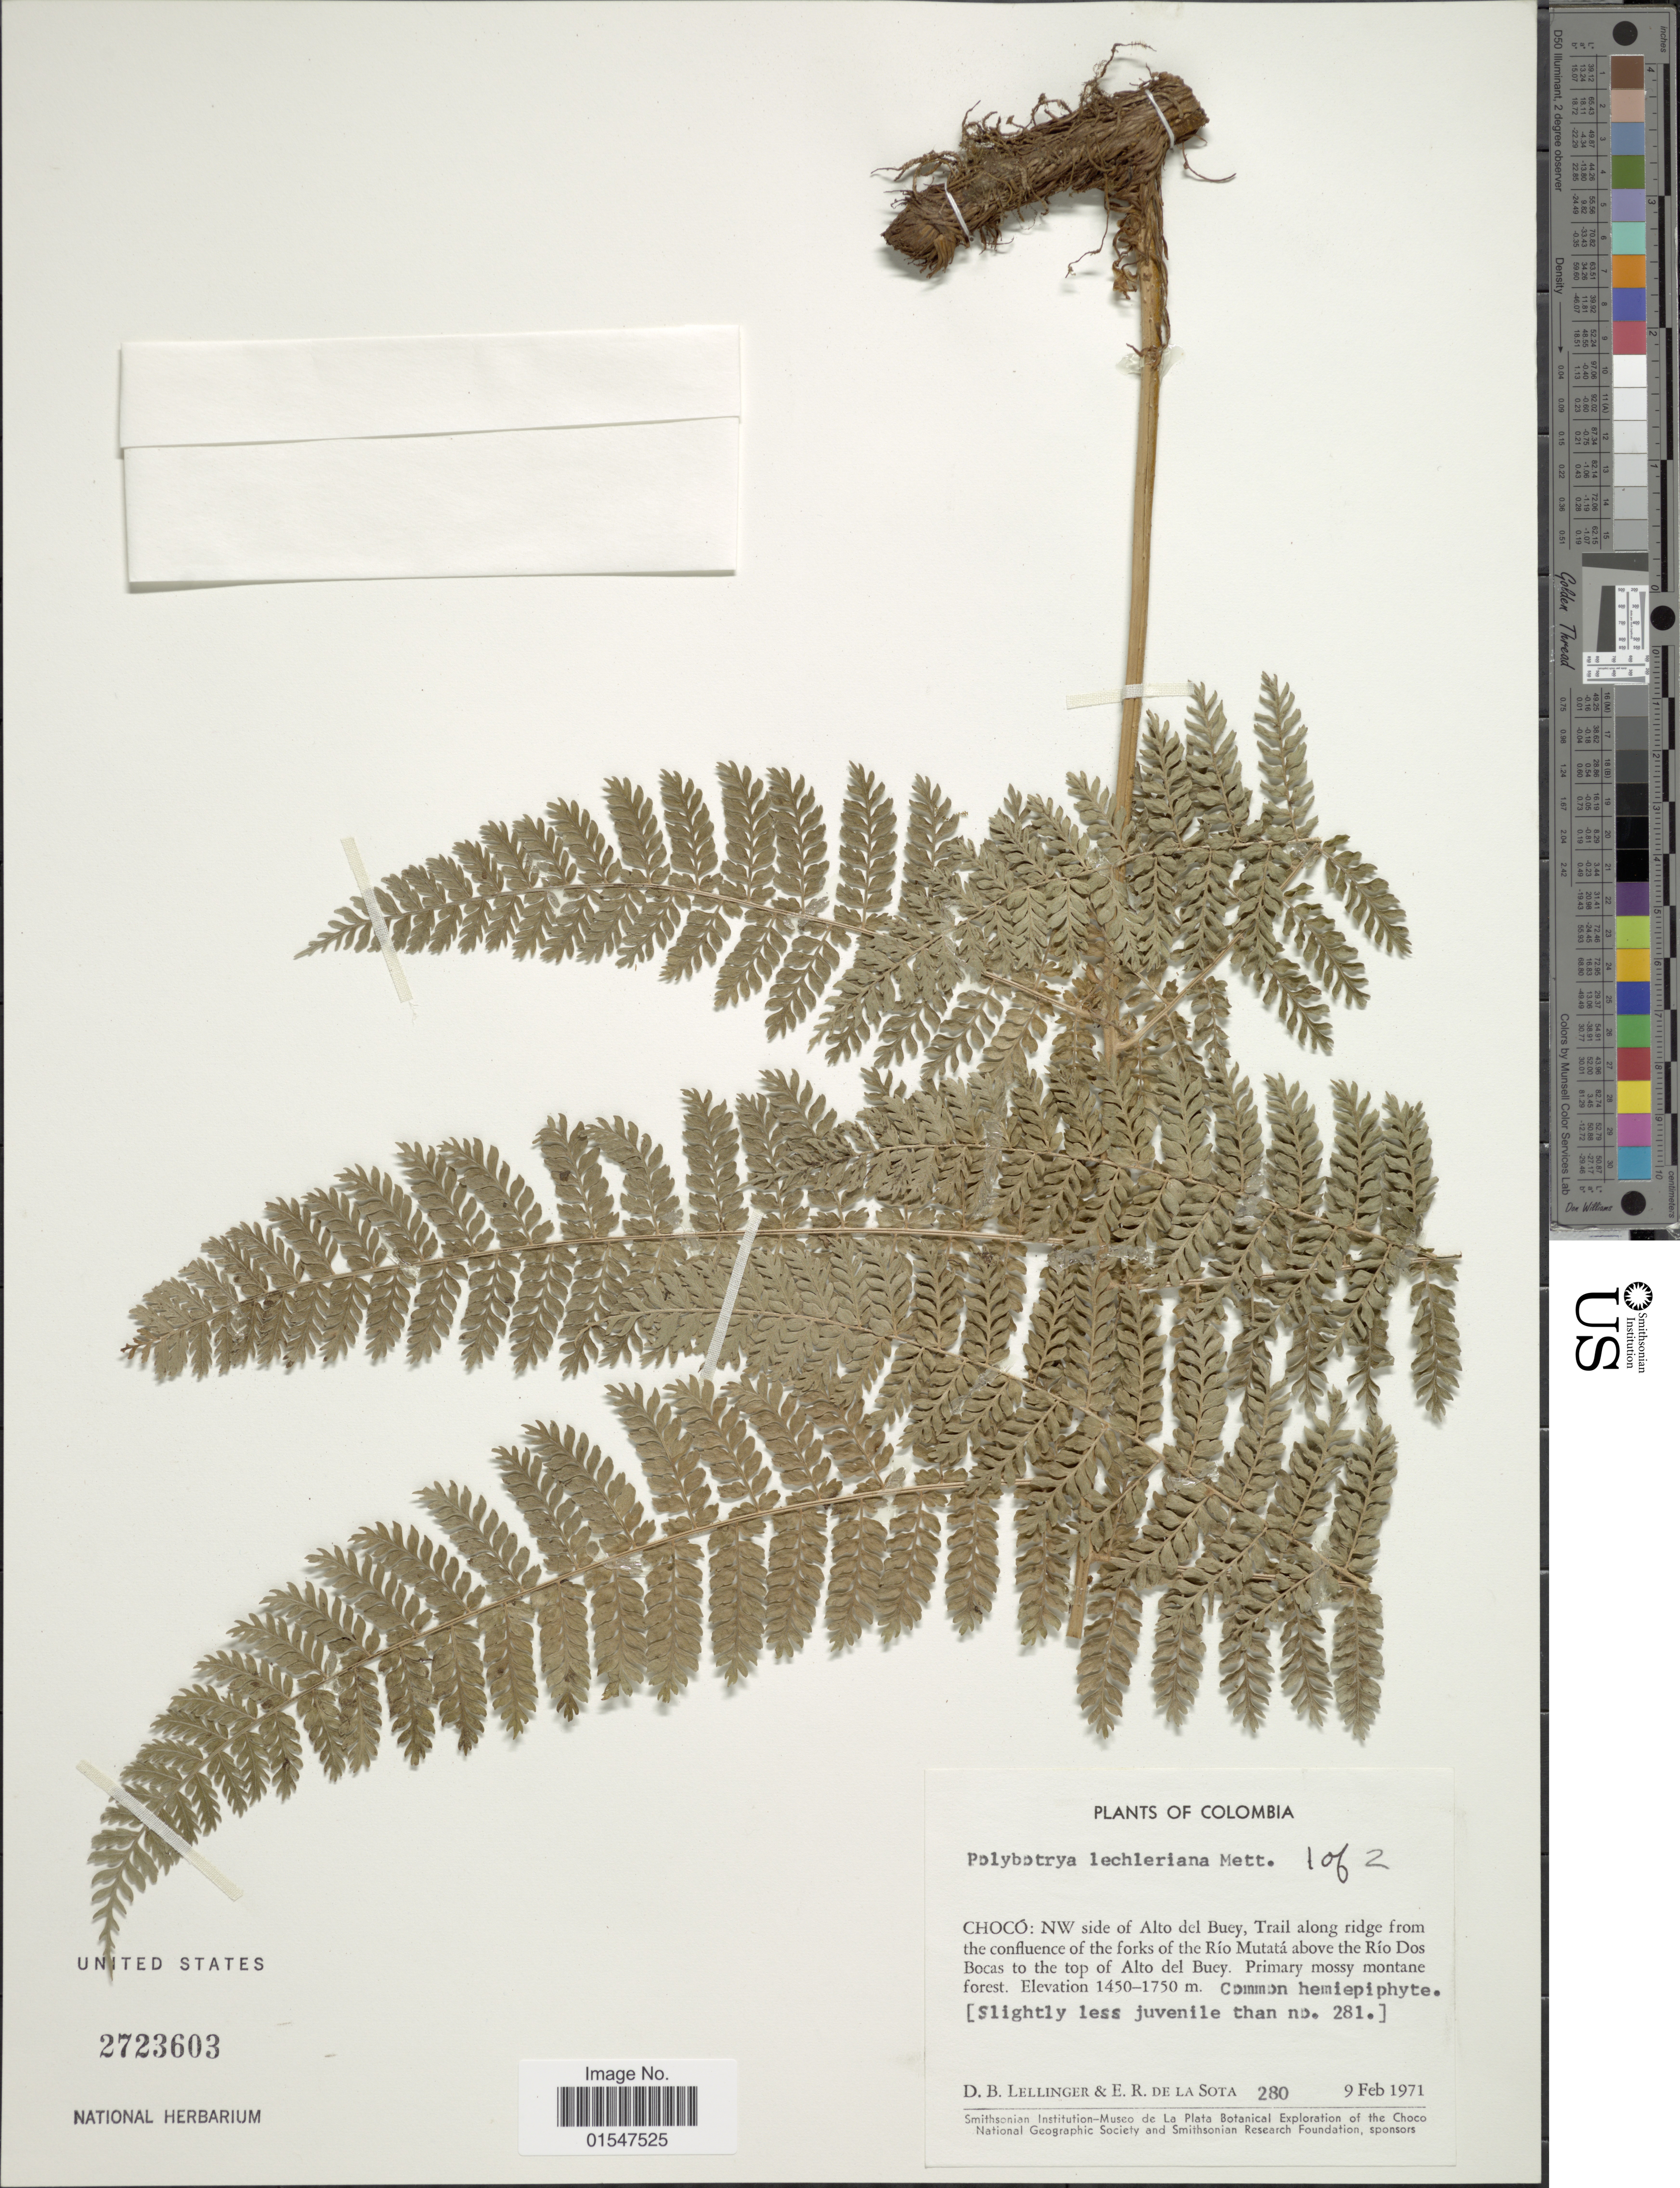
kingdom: Plantae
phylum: Tracheophyta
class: Polypodiopsida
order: Polypodiales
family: Dryopteridaceae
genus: Polybotrya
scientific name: Polybotrya stolzei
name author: R.C. Moran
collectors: D. B. Lellinger & E. R. de la Sota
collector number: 280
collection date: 1971-02-09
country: Colombia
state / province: Chocó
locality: NW side of Alto del Buey, Trail along road from the confluence of the forks of the Río Mutatá above the Río Dos Bocas to the top of Alto del Buey.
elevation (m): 1450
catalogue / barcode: US 2723603